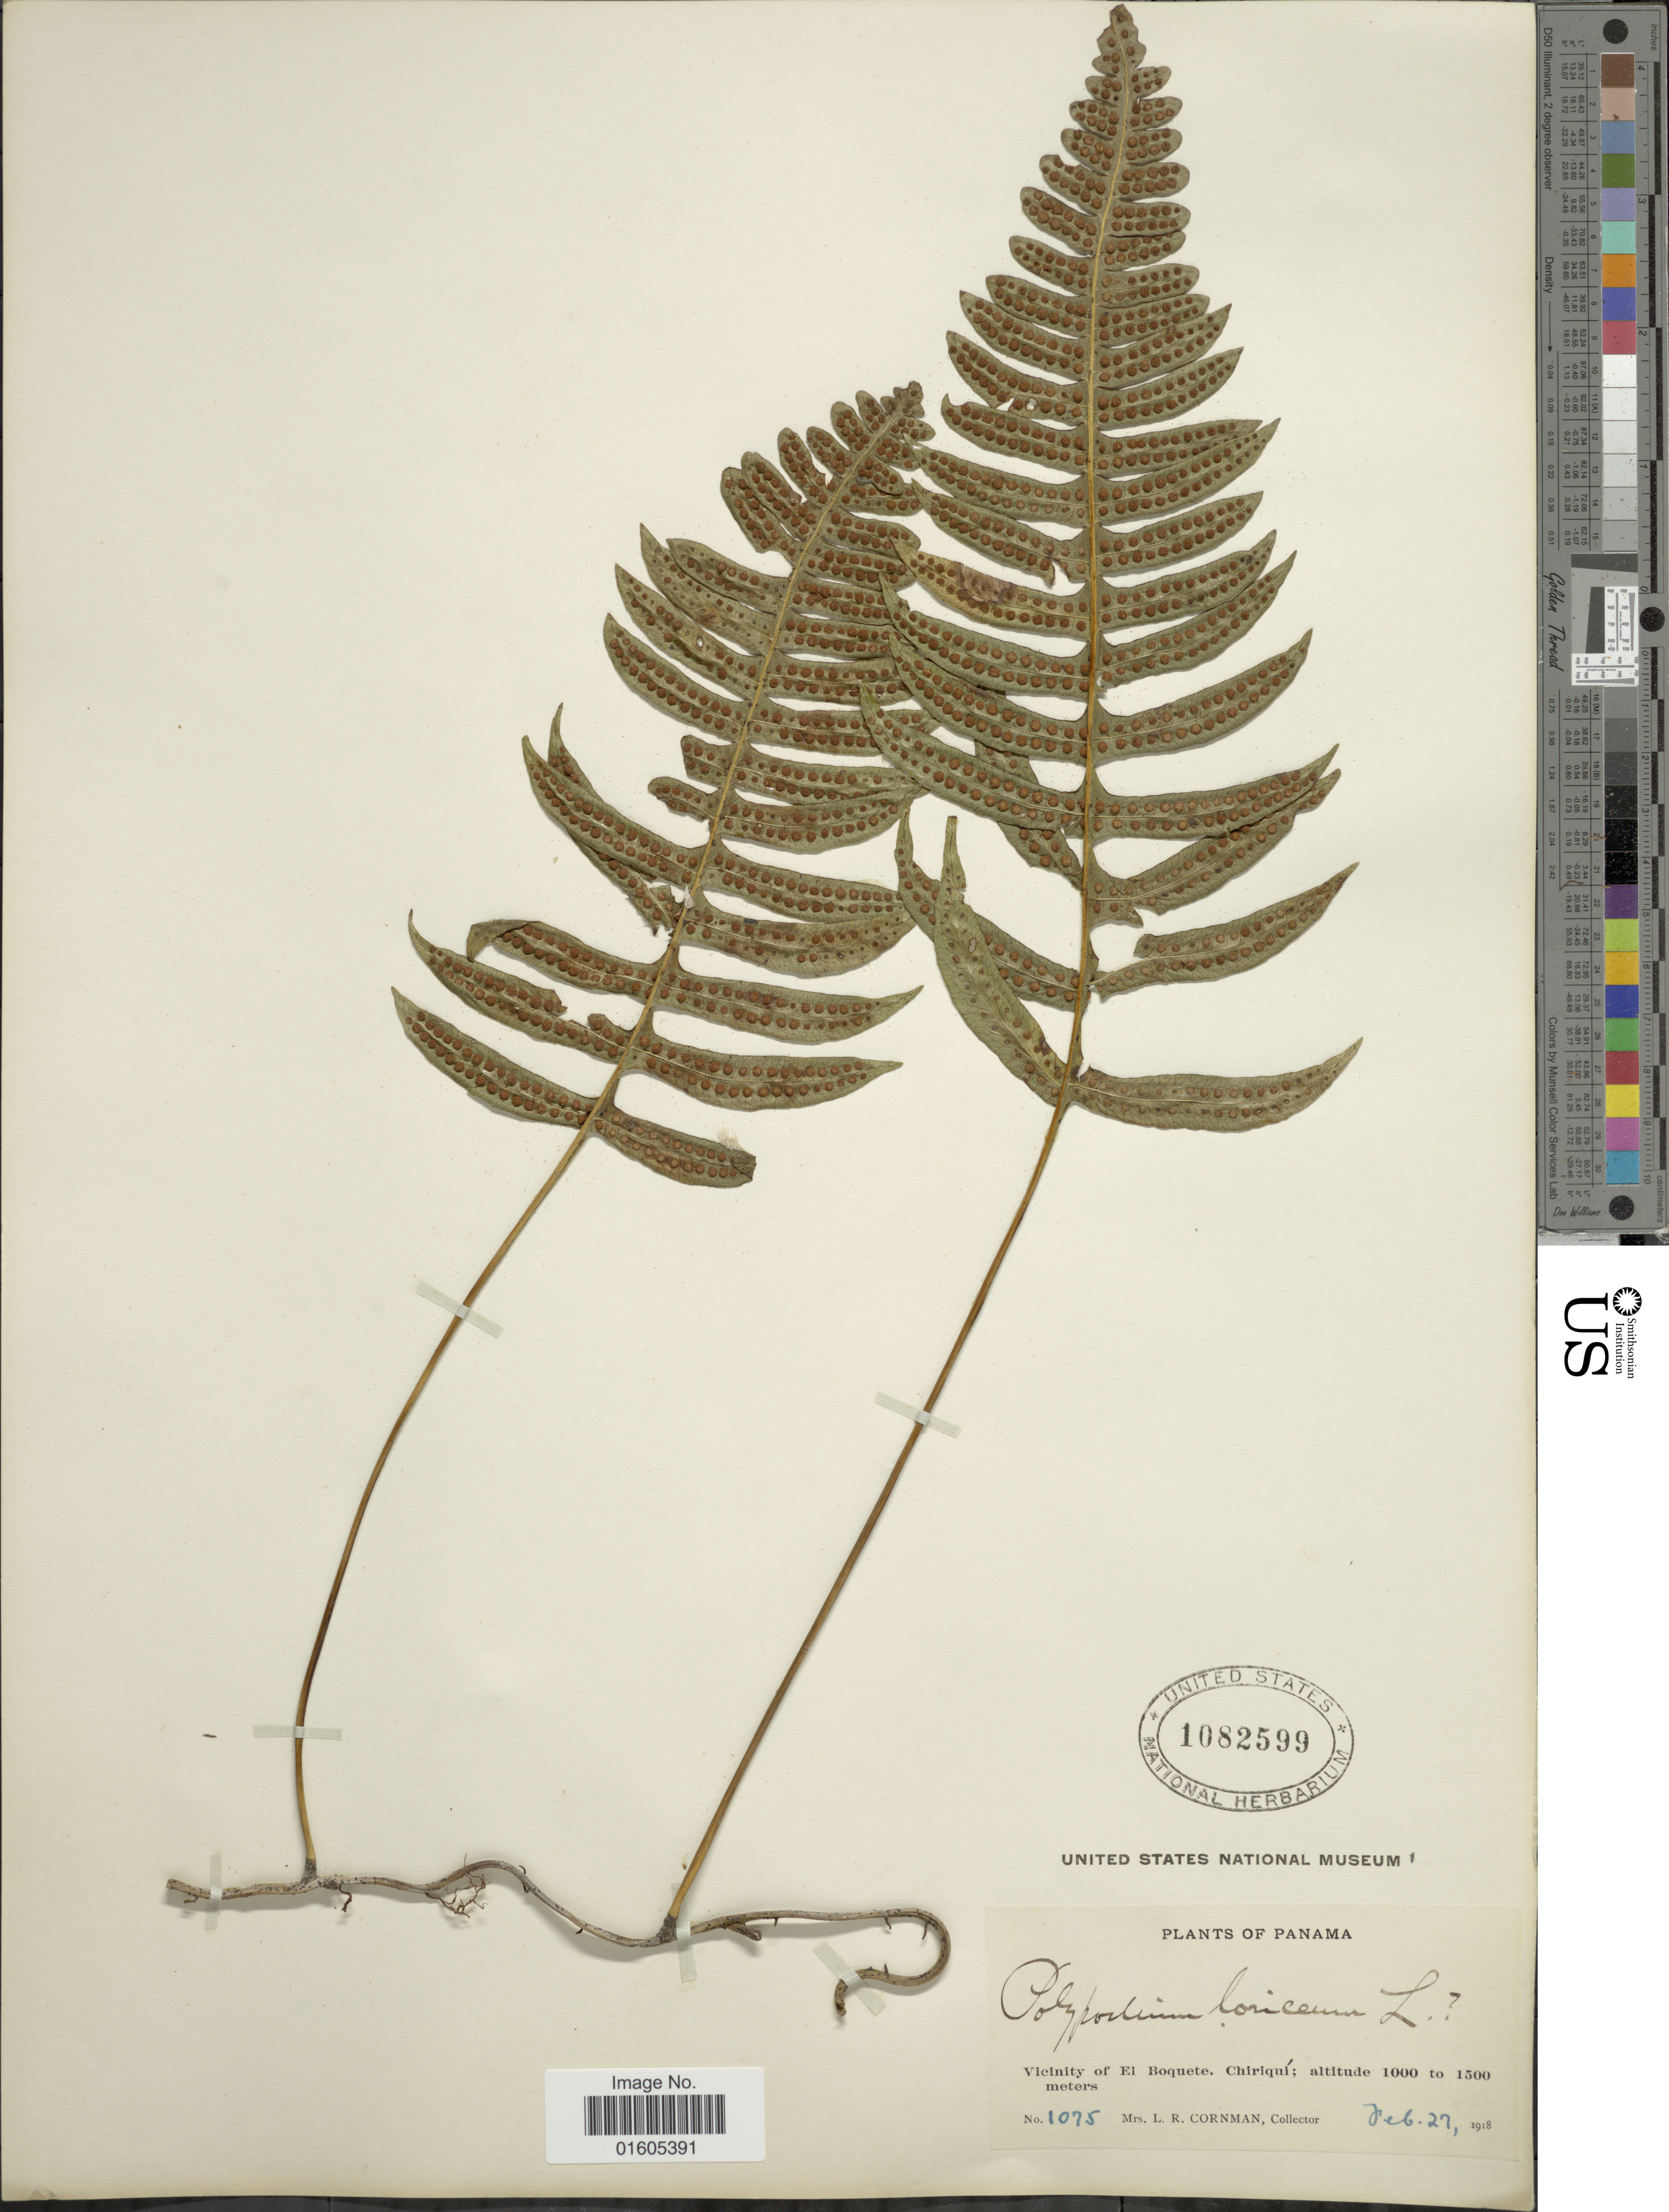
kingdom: Plantae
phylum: Tracheophyta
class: Polypodiopsida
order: Polypodiales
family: Polypodiaceae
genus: Serpocaulon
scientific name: Serpocaulon ptilorhizon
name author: (Christ) A.R. Sm.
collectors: L. Cornman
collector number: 1075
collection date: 1918-02-27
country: Panama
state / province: Chiriqui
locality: Vicinity of El Boquete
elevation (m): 1000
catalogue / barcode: US 1082599